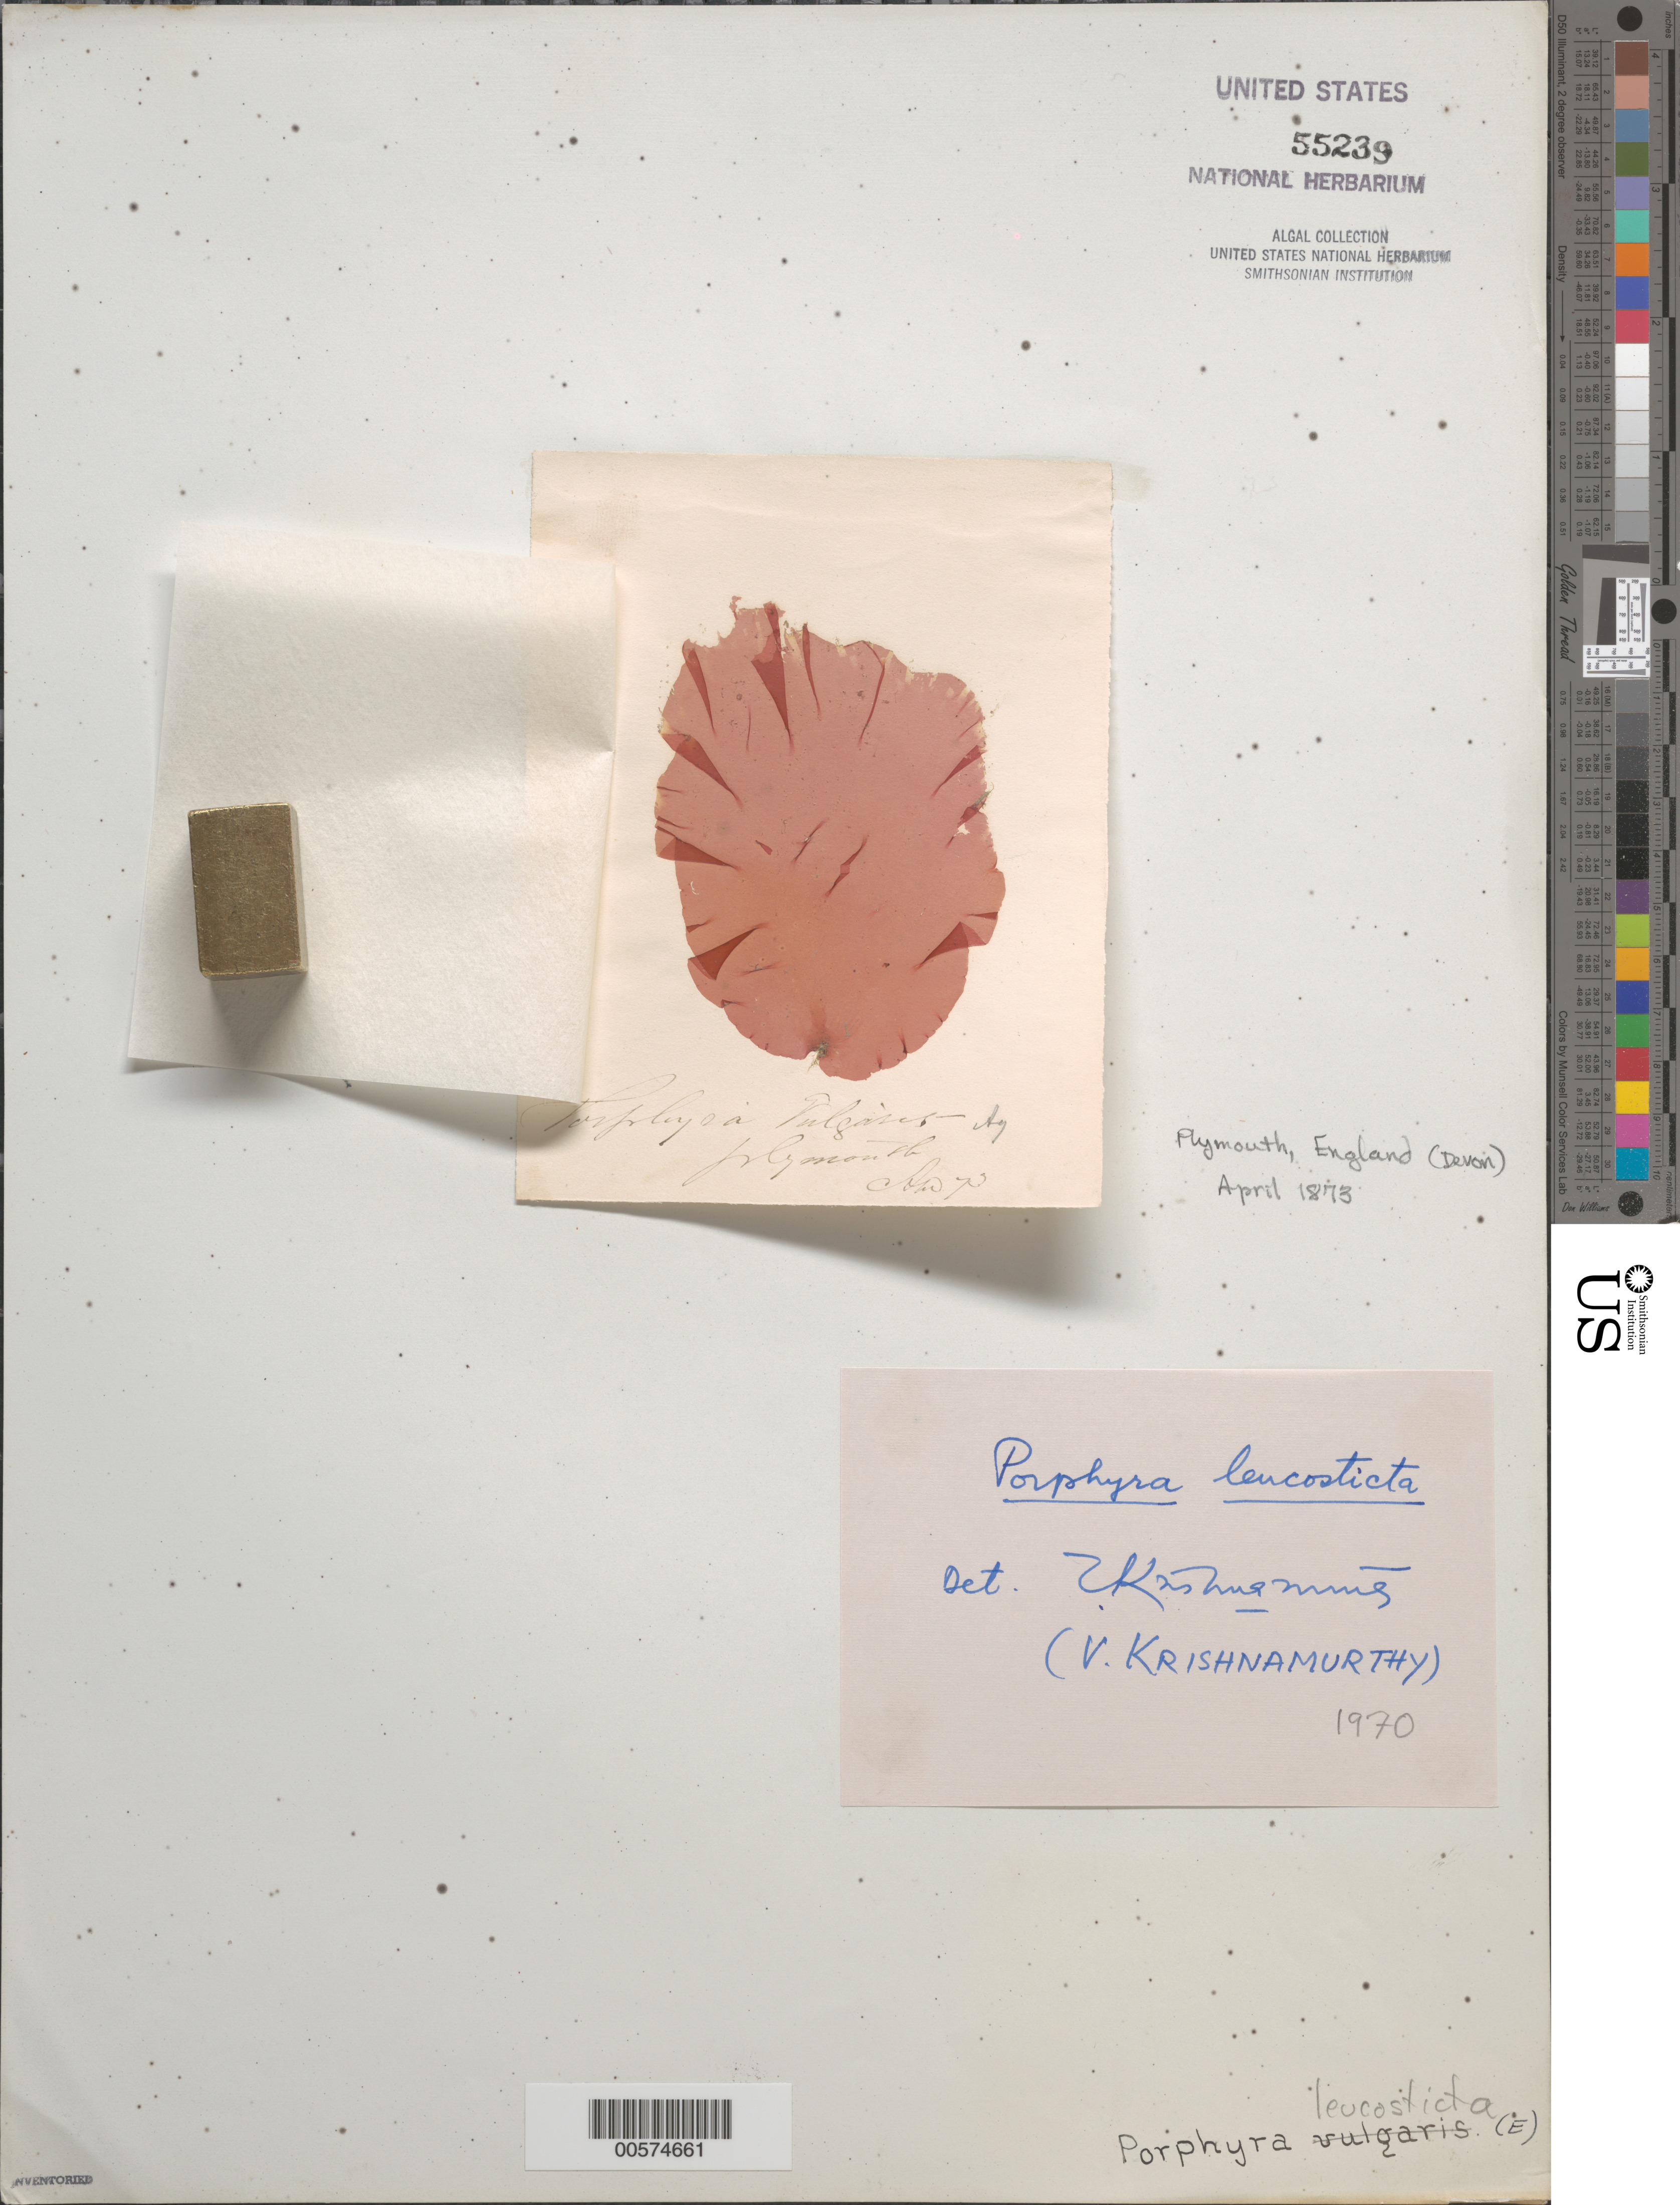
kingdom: Plantae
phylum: Rhodophyta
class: Bangiophyceae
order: Bangiales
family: Bangiaceae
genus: Pyropia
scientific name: Pyropia leucosticta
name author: (Thuret) Neefus & J. Brodie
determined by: Algae name updating Project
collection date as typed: Apr 1873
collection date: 1873-04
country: United Kingdom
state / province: England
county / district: Devon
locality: Plymouth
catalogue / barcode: US 55239